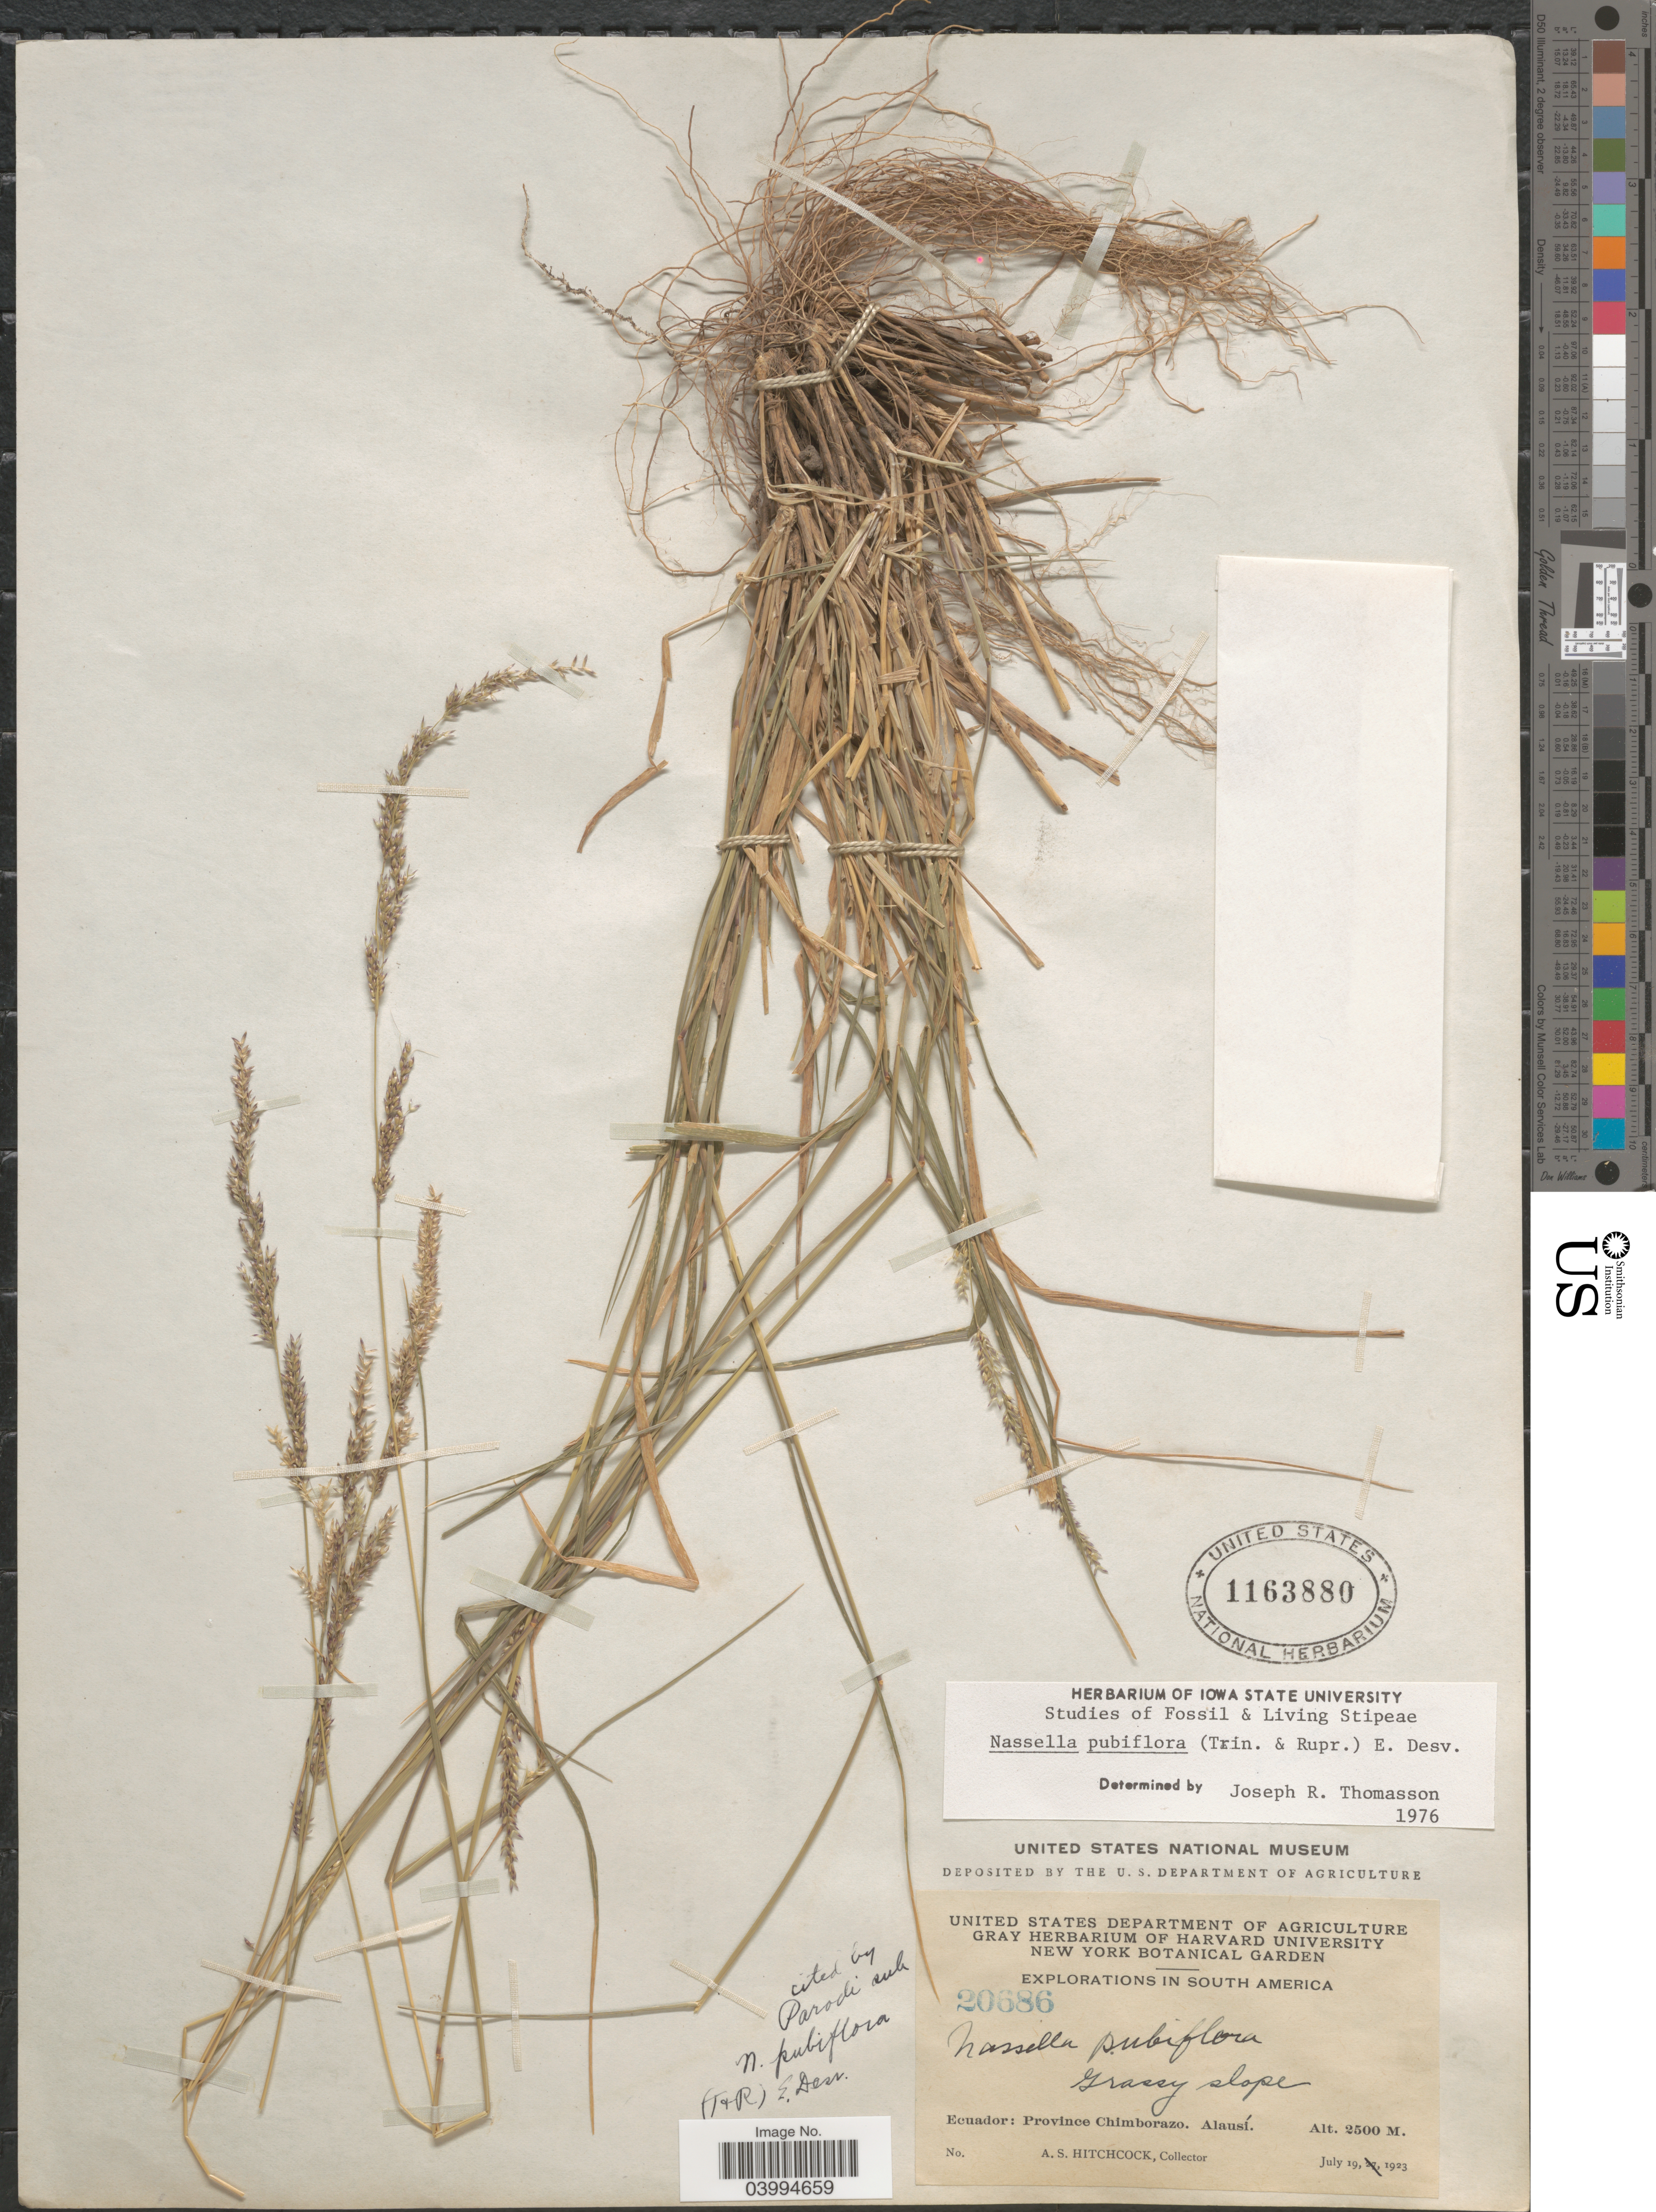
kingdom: Plantae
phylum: Tracheophyta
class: Liliopsida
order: Poales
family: Poaceae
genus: Nassella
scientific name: Nassella pubiflora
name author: (Trin. & Rupr.) É. Desv.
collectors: A. S. Hitchcock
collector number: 20686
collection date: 1923-07-19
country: Ecuador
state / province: Chimborazo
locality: Alausí.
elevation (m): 2500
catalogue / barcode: US 1163880